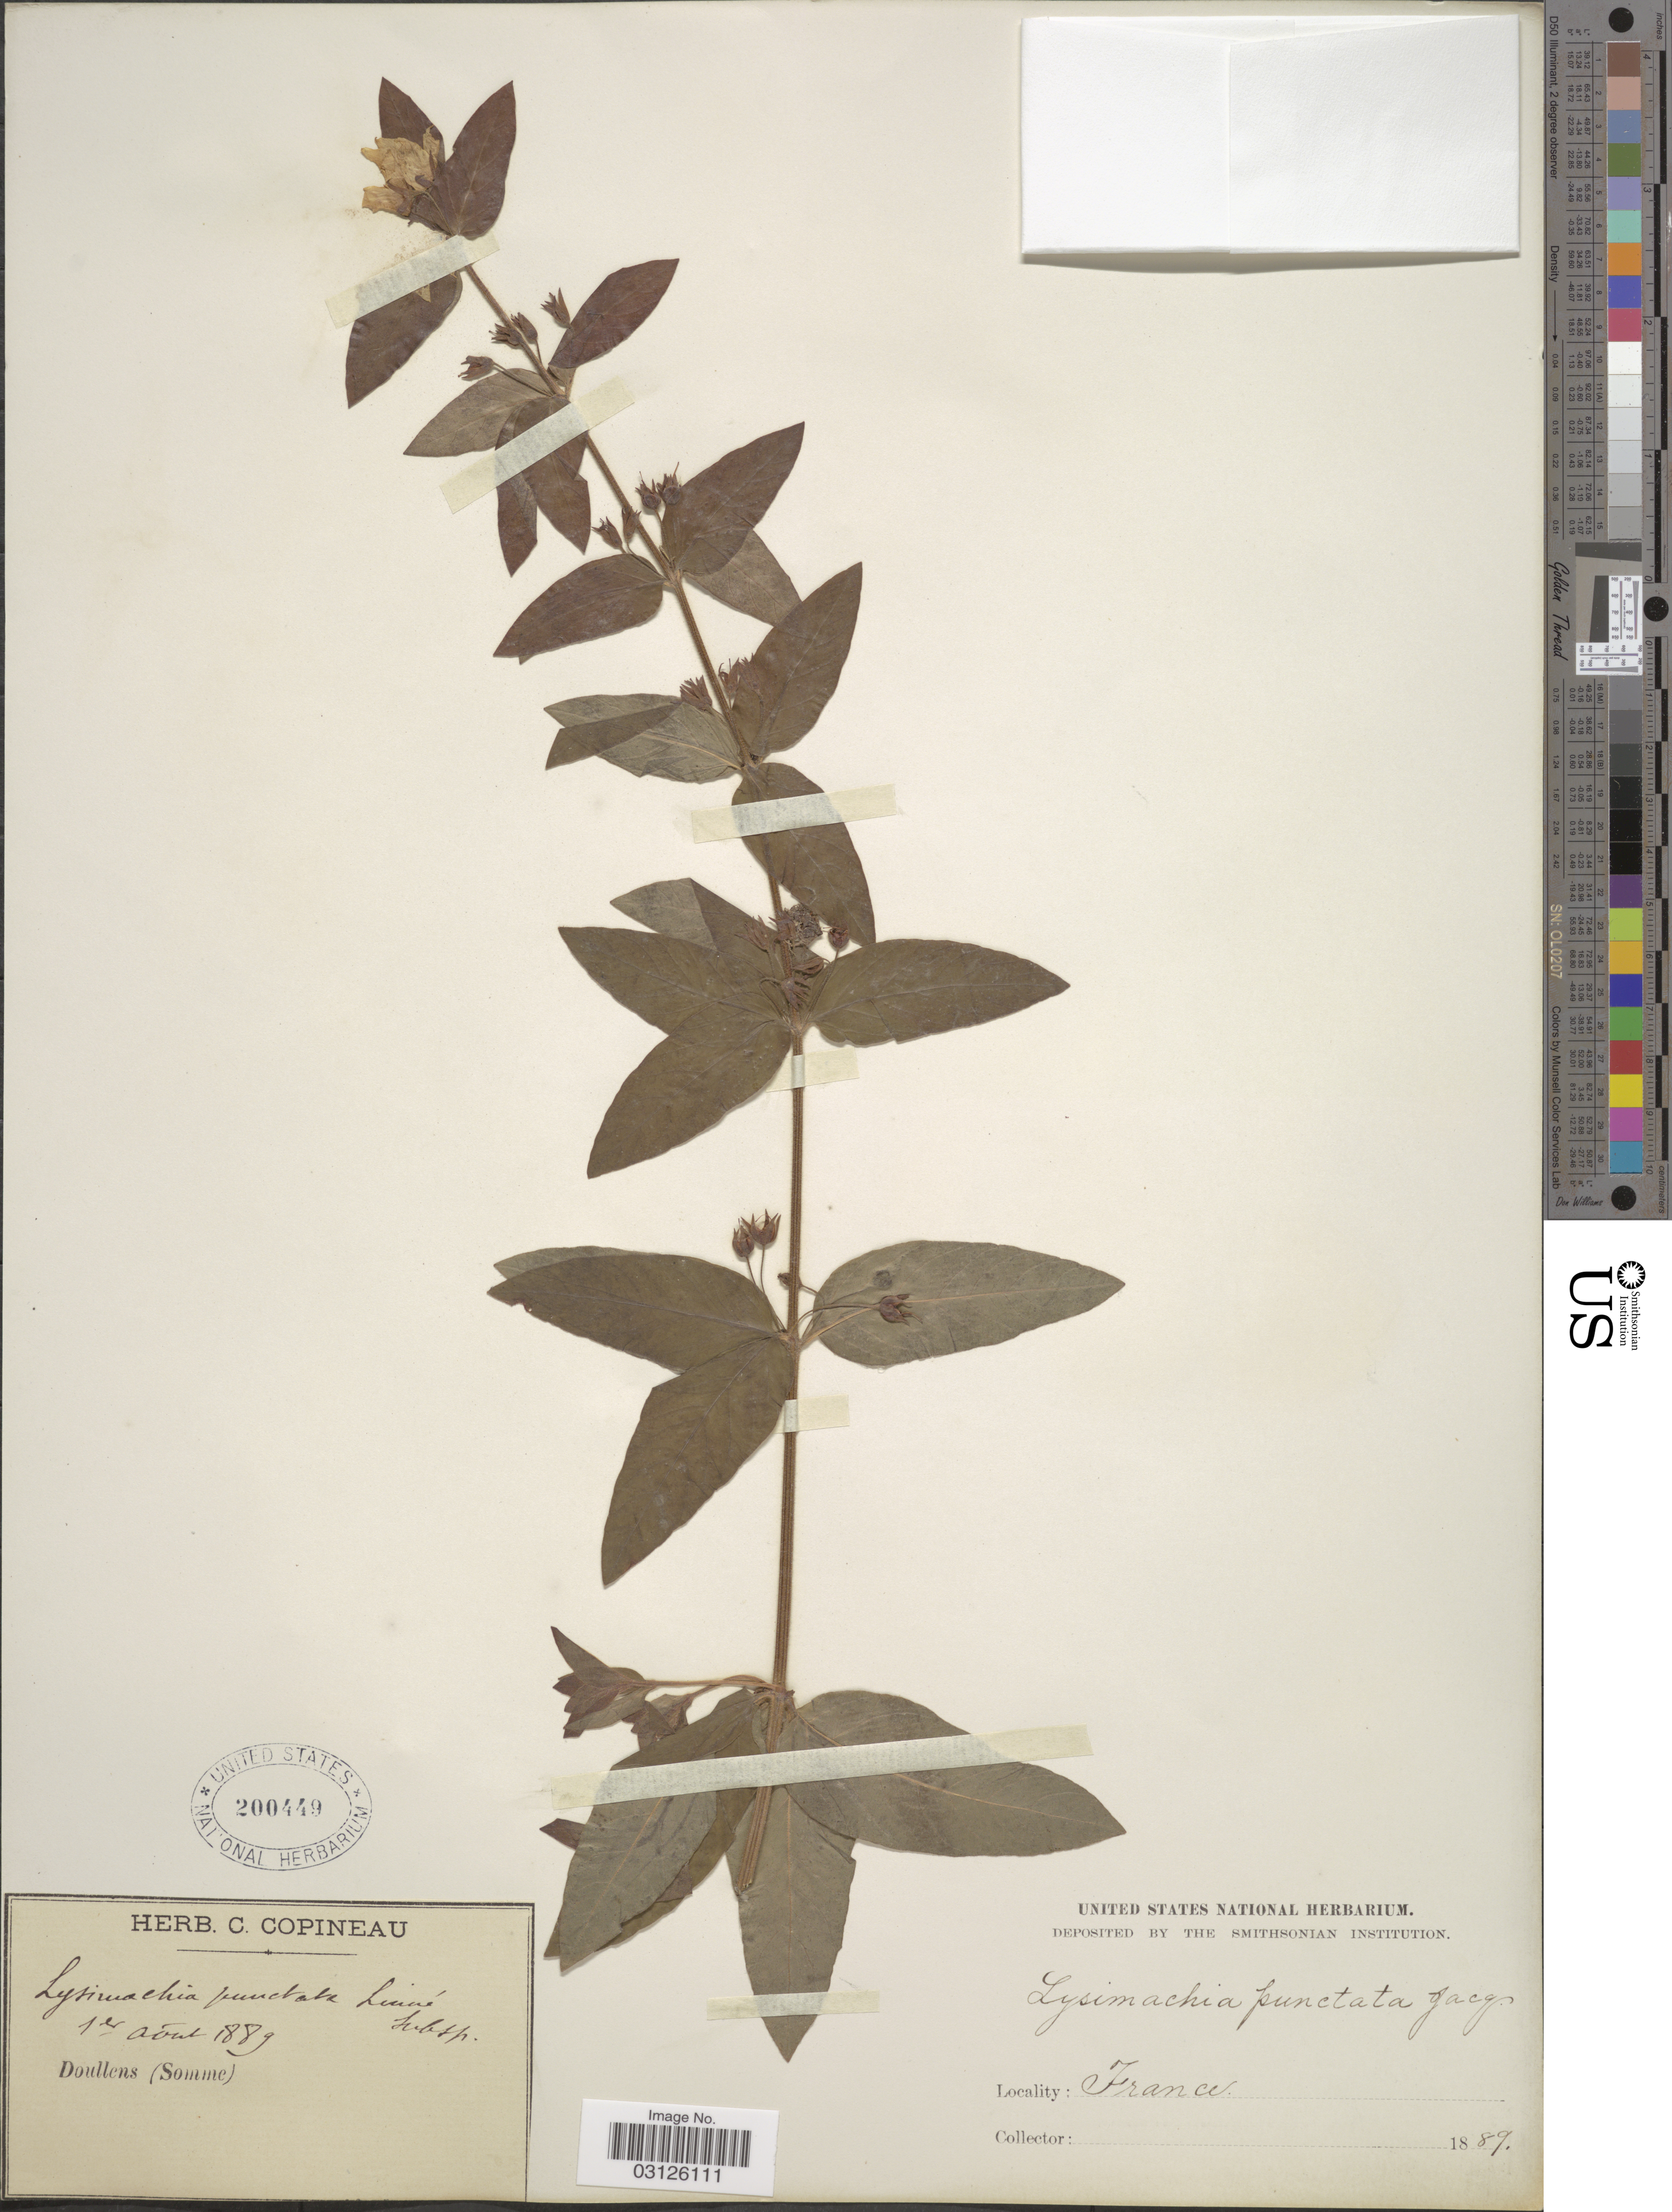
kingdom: Plantae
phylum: Tracheophyta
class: Magnoliopsida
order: Ericales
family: Primulaceae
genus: Lysimachia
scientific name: Lysimachia punctata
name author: L.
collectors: ex herb. C. Copineau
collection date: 1889-08-01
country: France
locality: Doullens (Somme).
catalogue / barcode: US 200449